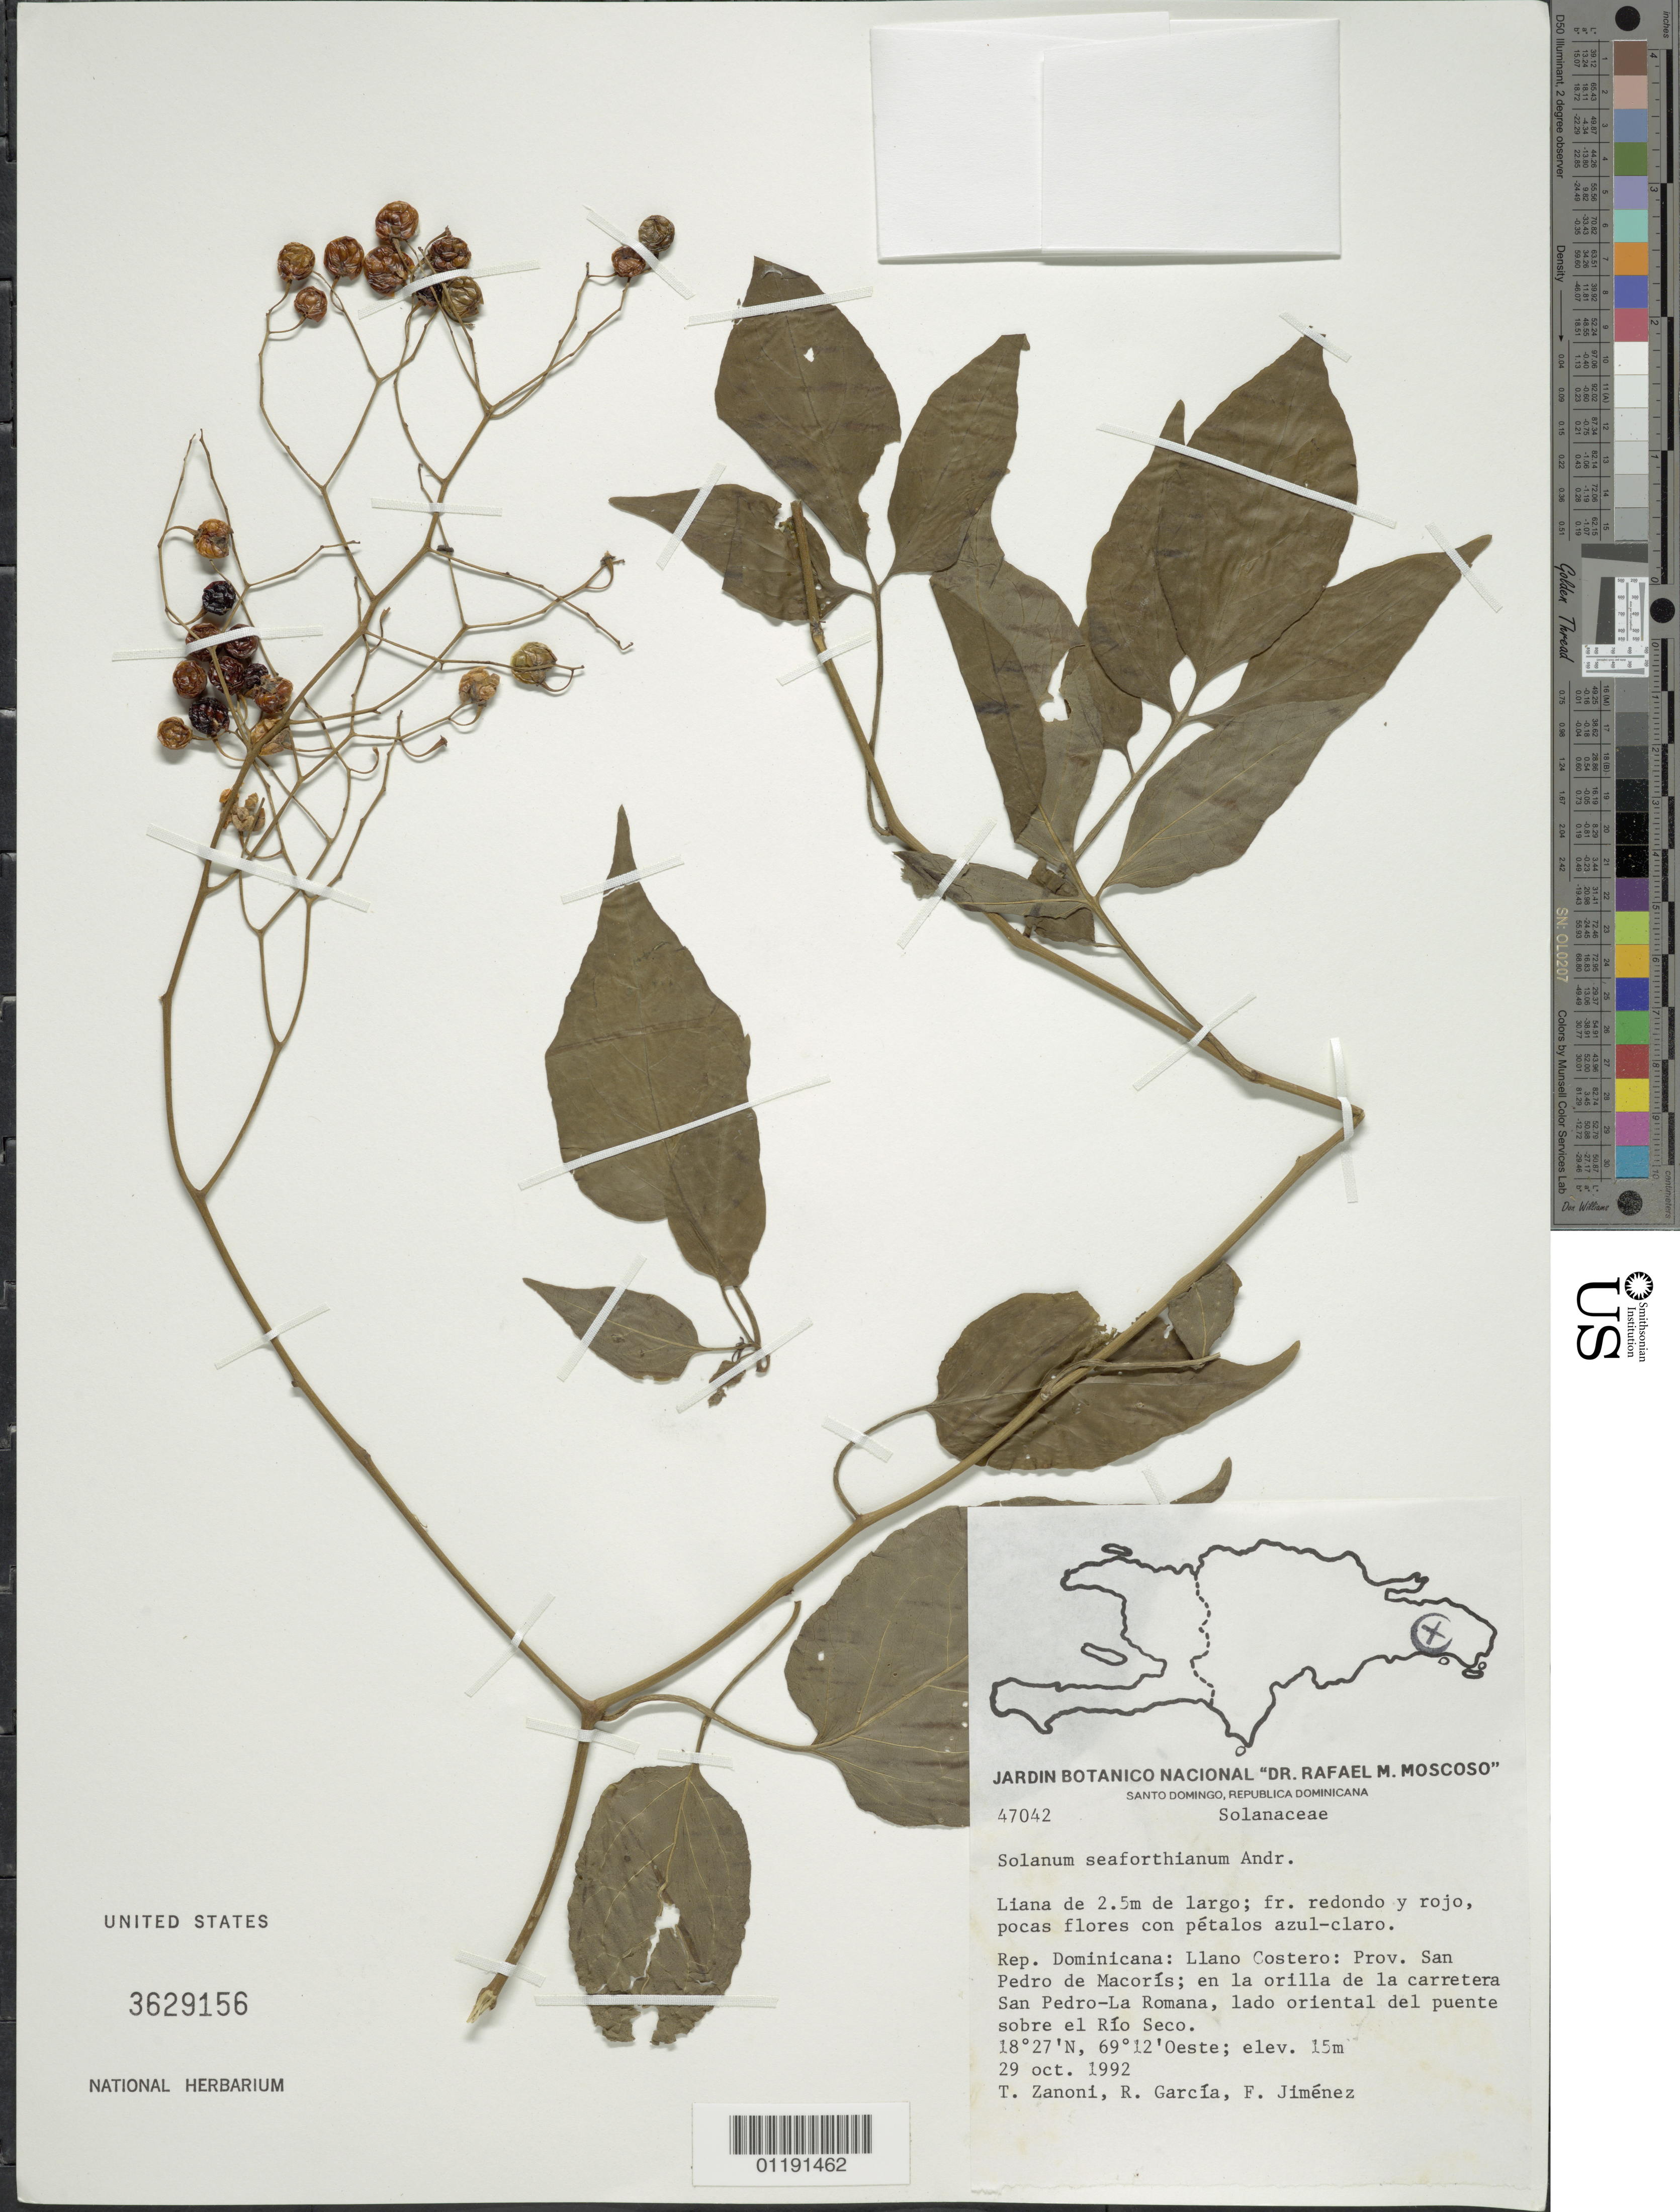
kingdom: Plantae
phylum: Tracheophyta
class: Magnoliopsida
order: Solanales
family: Solanaceae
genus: Solanum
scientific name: Solanum seaforthianum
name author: Andrews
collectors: T. A. Zanoni, R. G. García & F. Jiménez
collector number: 47042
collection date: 1992-10-29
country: Dominican Republic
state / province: San Pedro de Macorís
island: Hispaniola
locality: Llano Costero: on the edge of the road San Pedro-La Romana, E side of the bridge over Río Seco.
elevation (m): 15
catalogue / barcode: US 3629156